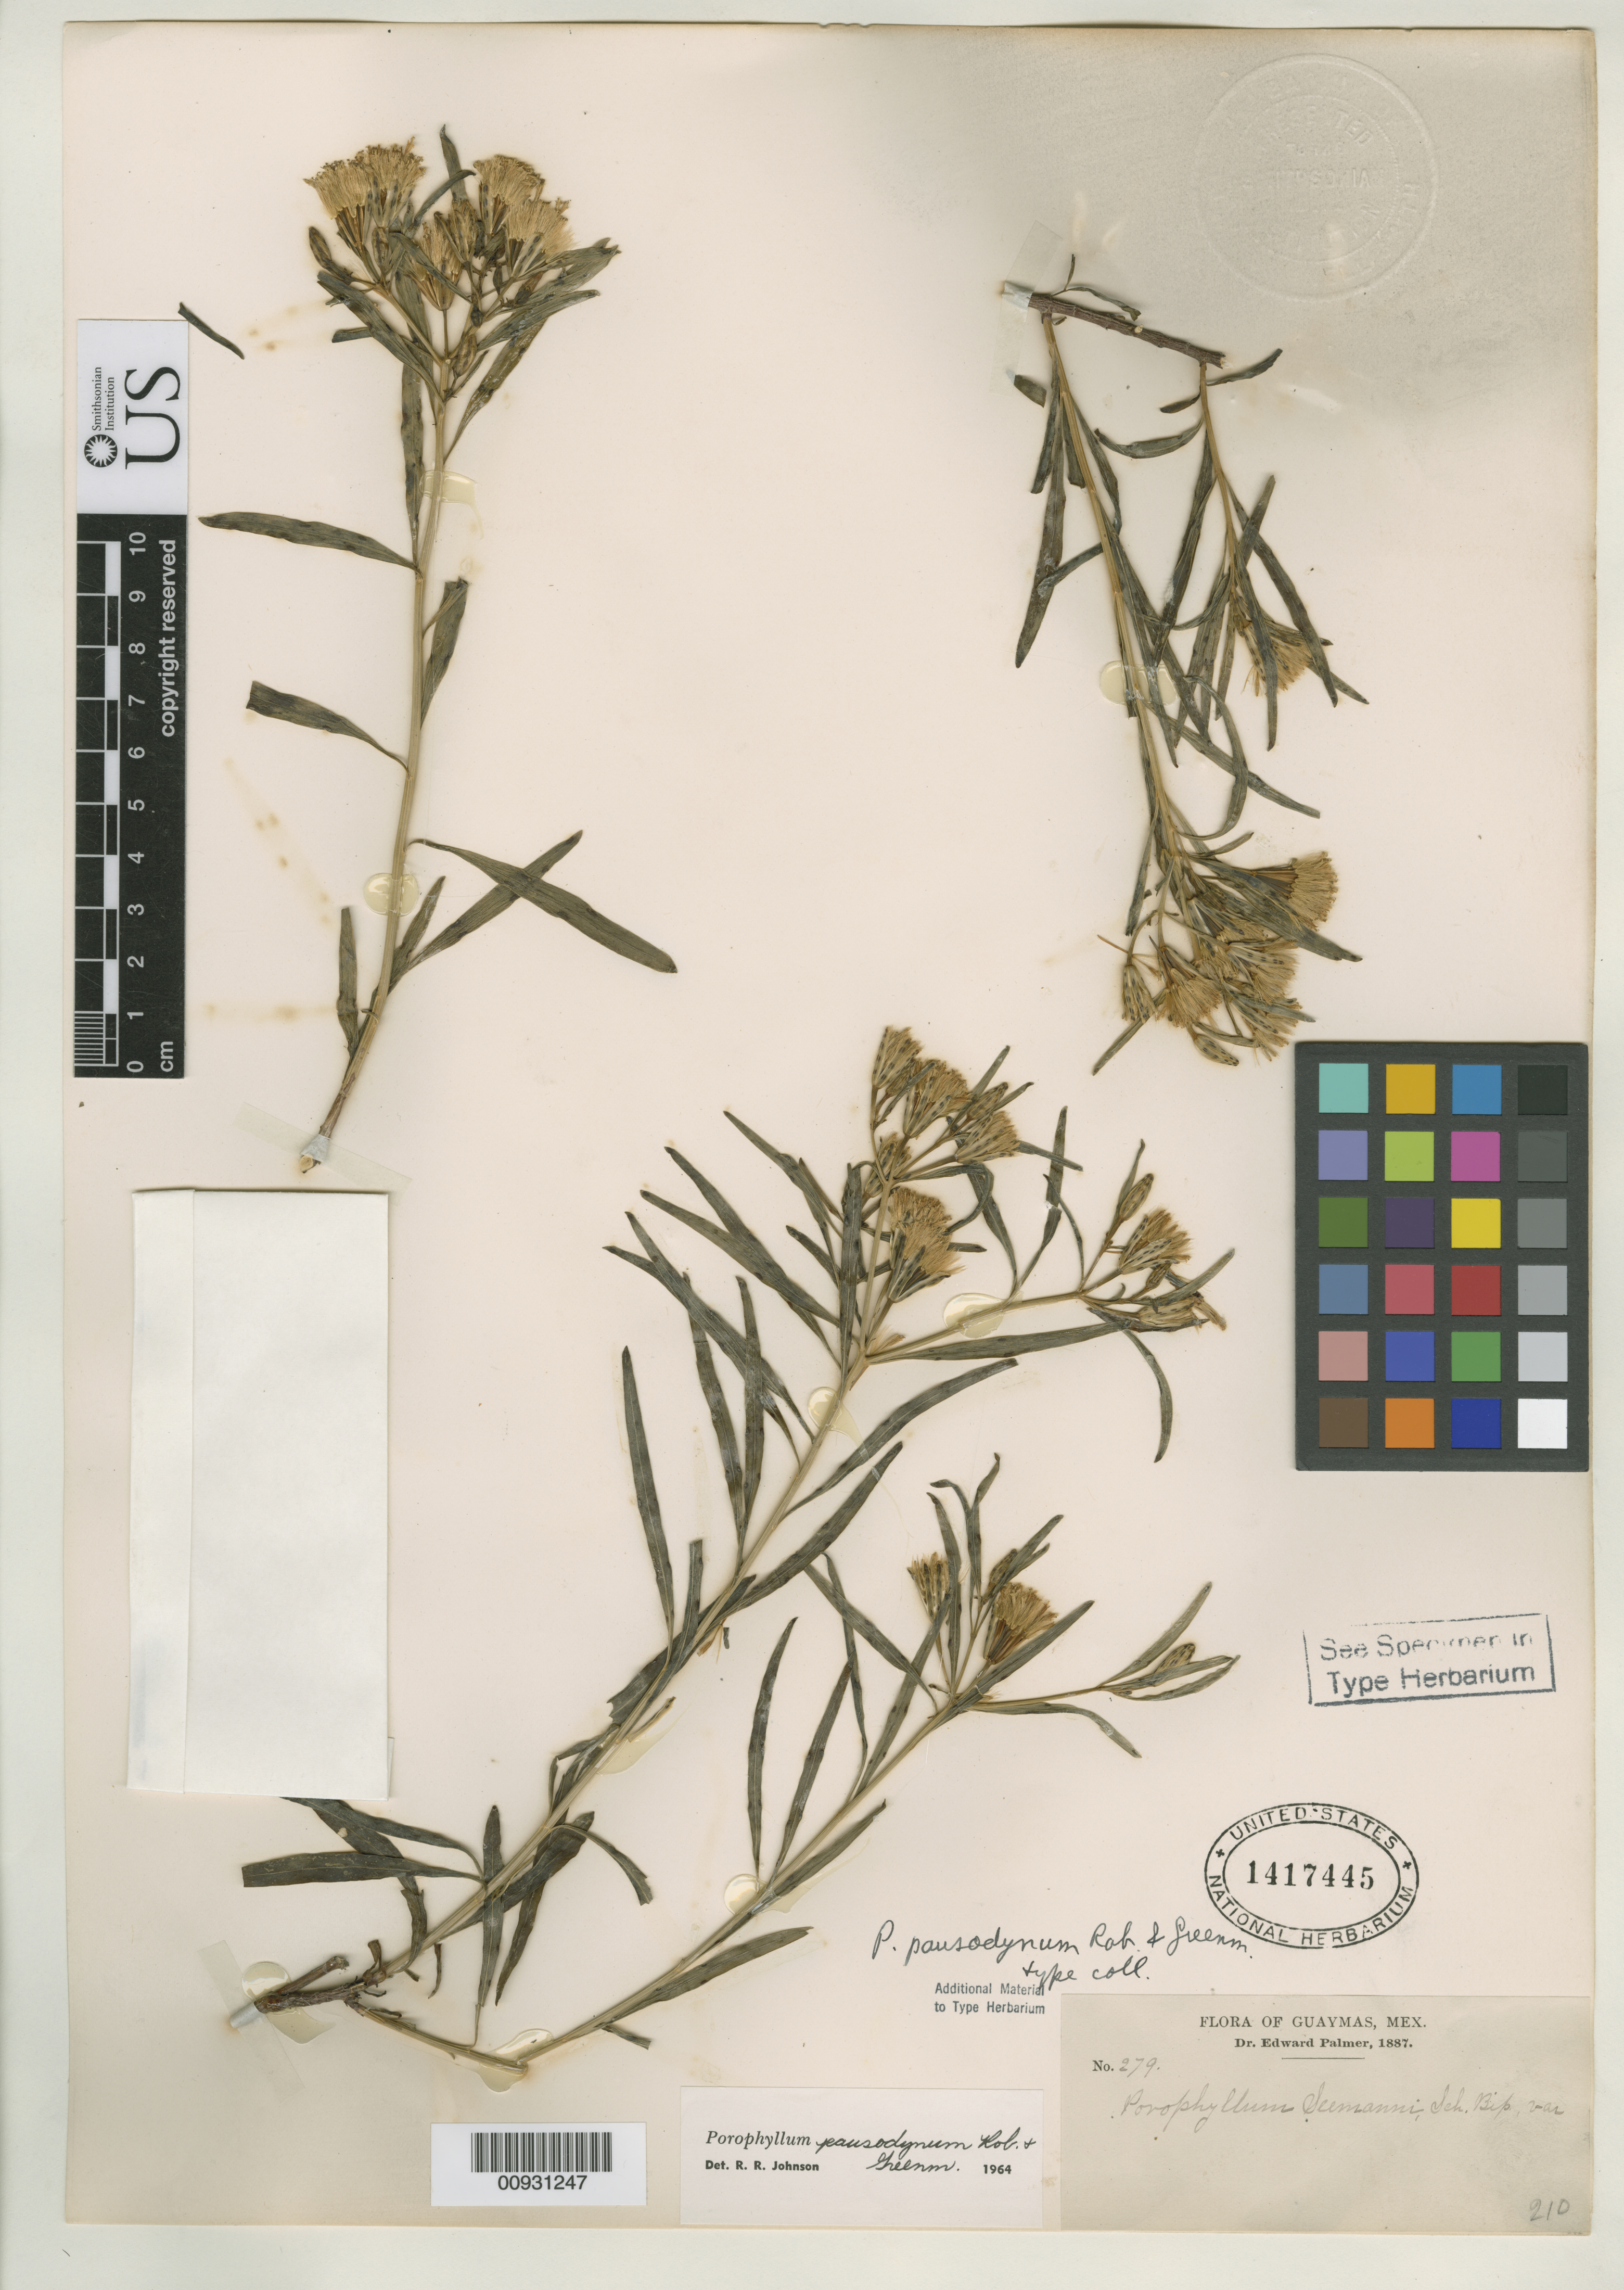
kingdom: Plantae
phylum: Tracheophyta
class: Magnoliopsida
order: Asterales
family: Asteraceae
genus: Porophyllum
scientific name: Porophyllum pausodynum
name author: B.L. Rob. & Greenm.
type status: Isotype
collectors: E. Palmer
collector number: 279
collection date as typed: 1887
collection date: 1887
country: Mexico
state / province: Sonora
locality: Guaymas.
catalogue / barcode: US 1417445